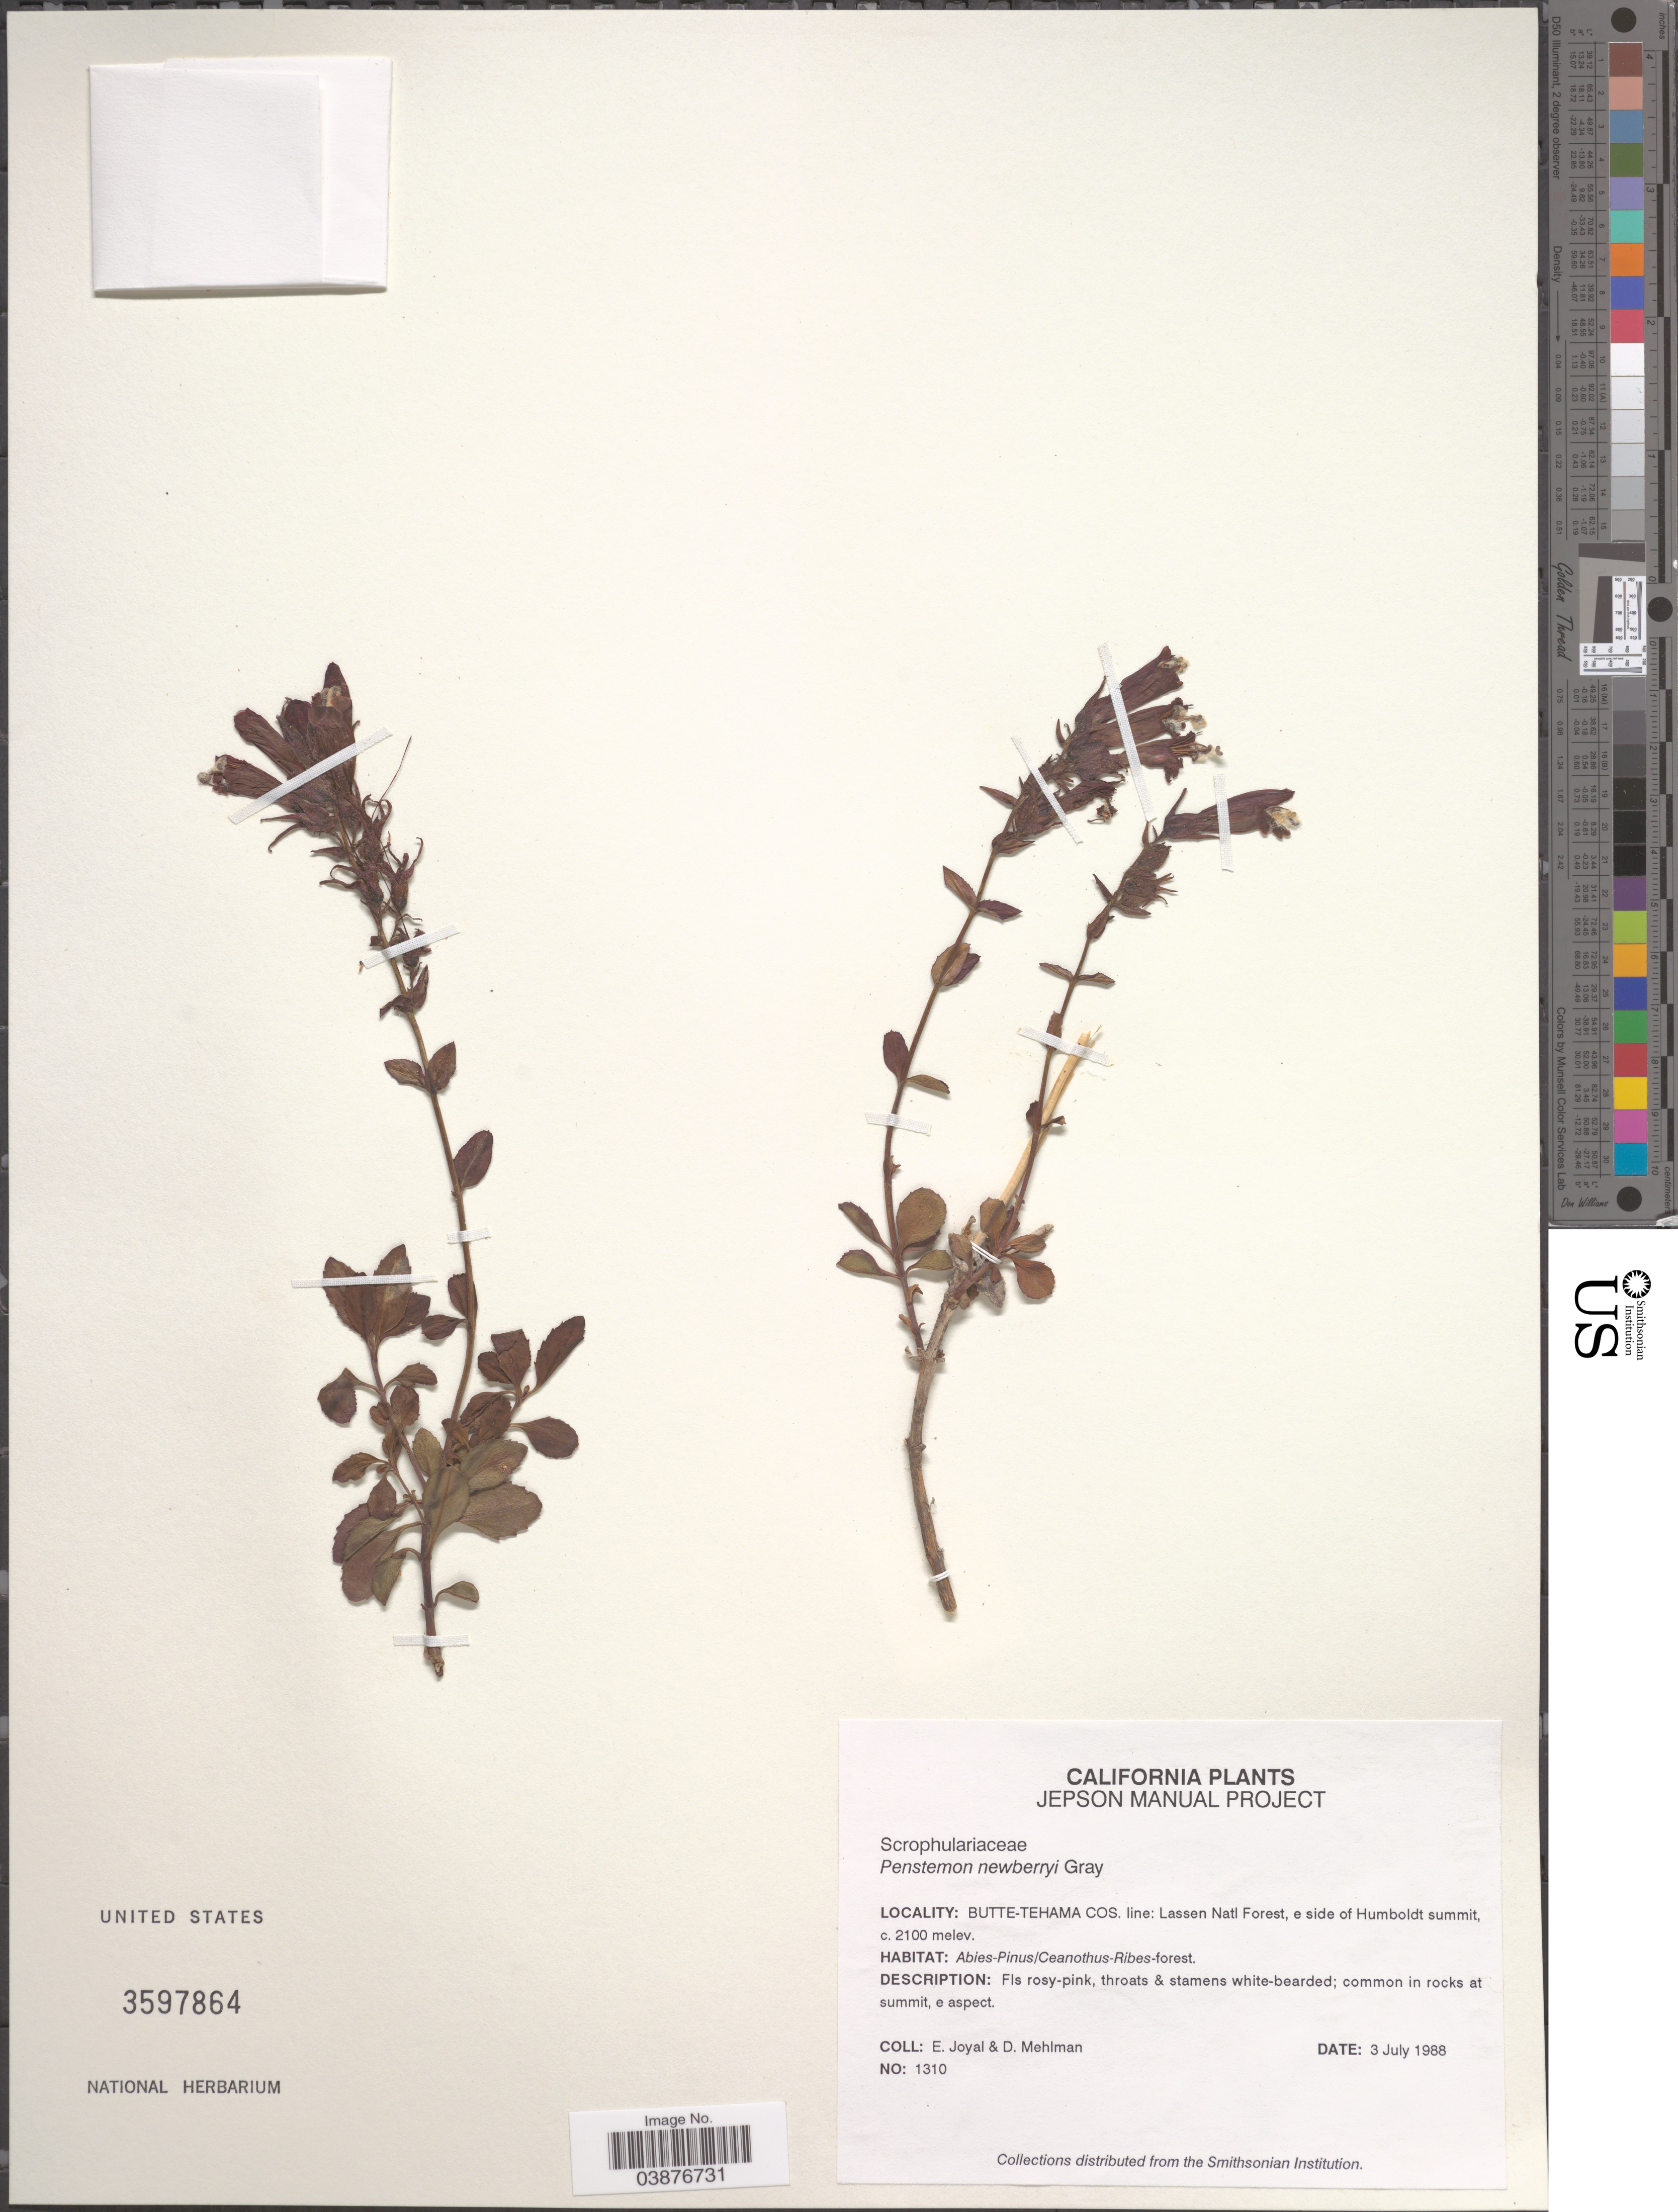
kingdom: Plantae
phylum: Tracheophyta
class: Magnoliopsida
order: Lamiales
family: Plantaginaceae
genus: Penstemon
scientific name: Penstemon newberryi var. newberryi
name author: A. Gray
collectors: E. Joyal & D. Mehlman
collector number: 1310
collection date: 1988-07-03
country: United States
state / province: California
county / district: Tehama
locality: Jepson Manual Project. [unsure placement] Butte-Tehama Cos. line: Lassen Natl Forest, e side of Humboldt summit.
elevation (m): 2100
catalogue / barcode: US 3597864